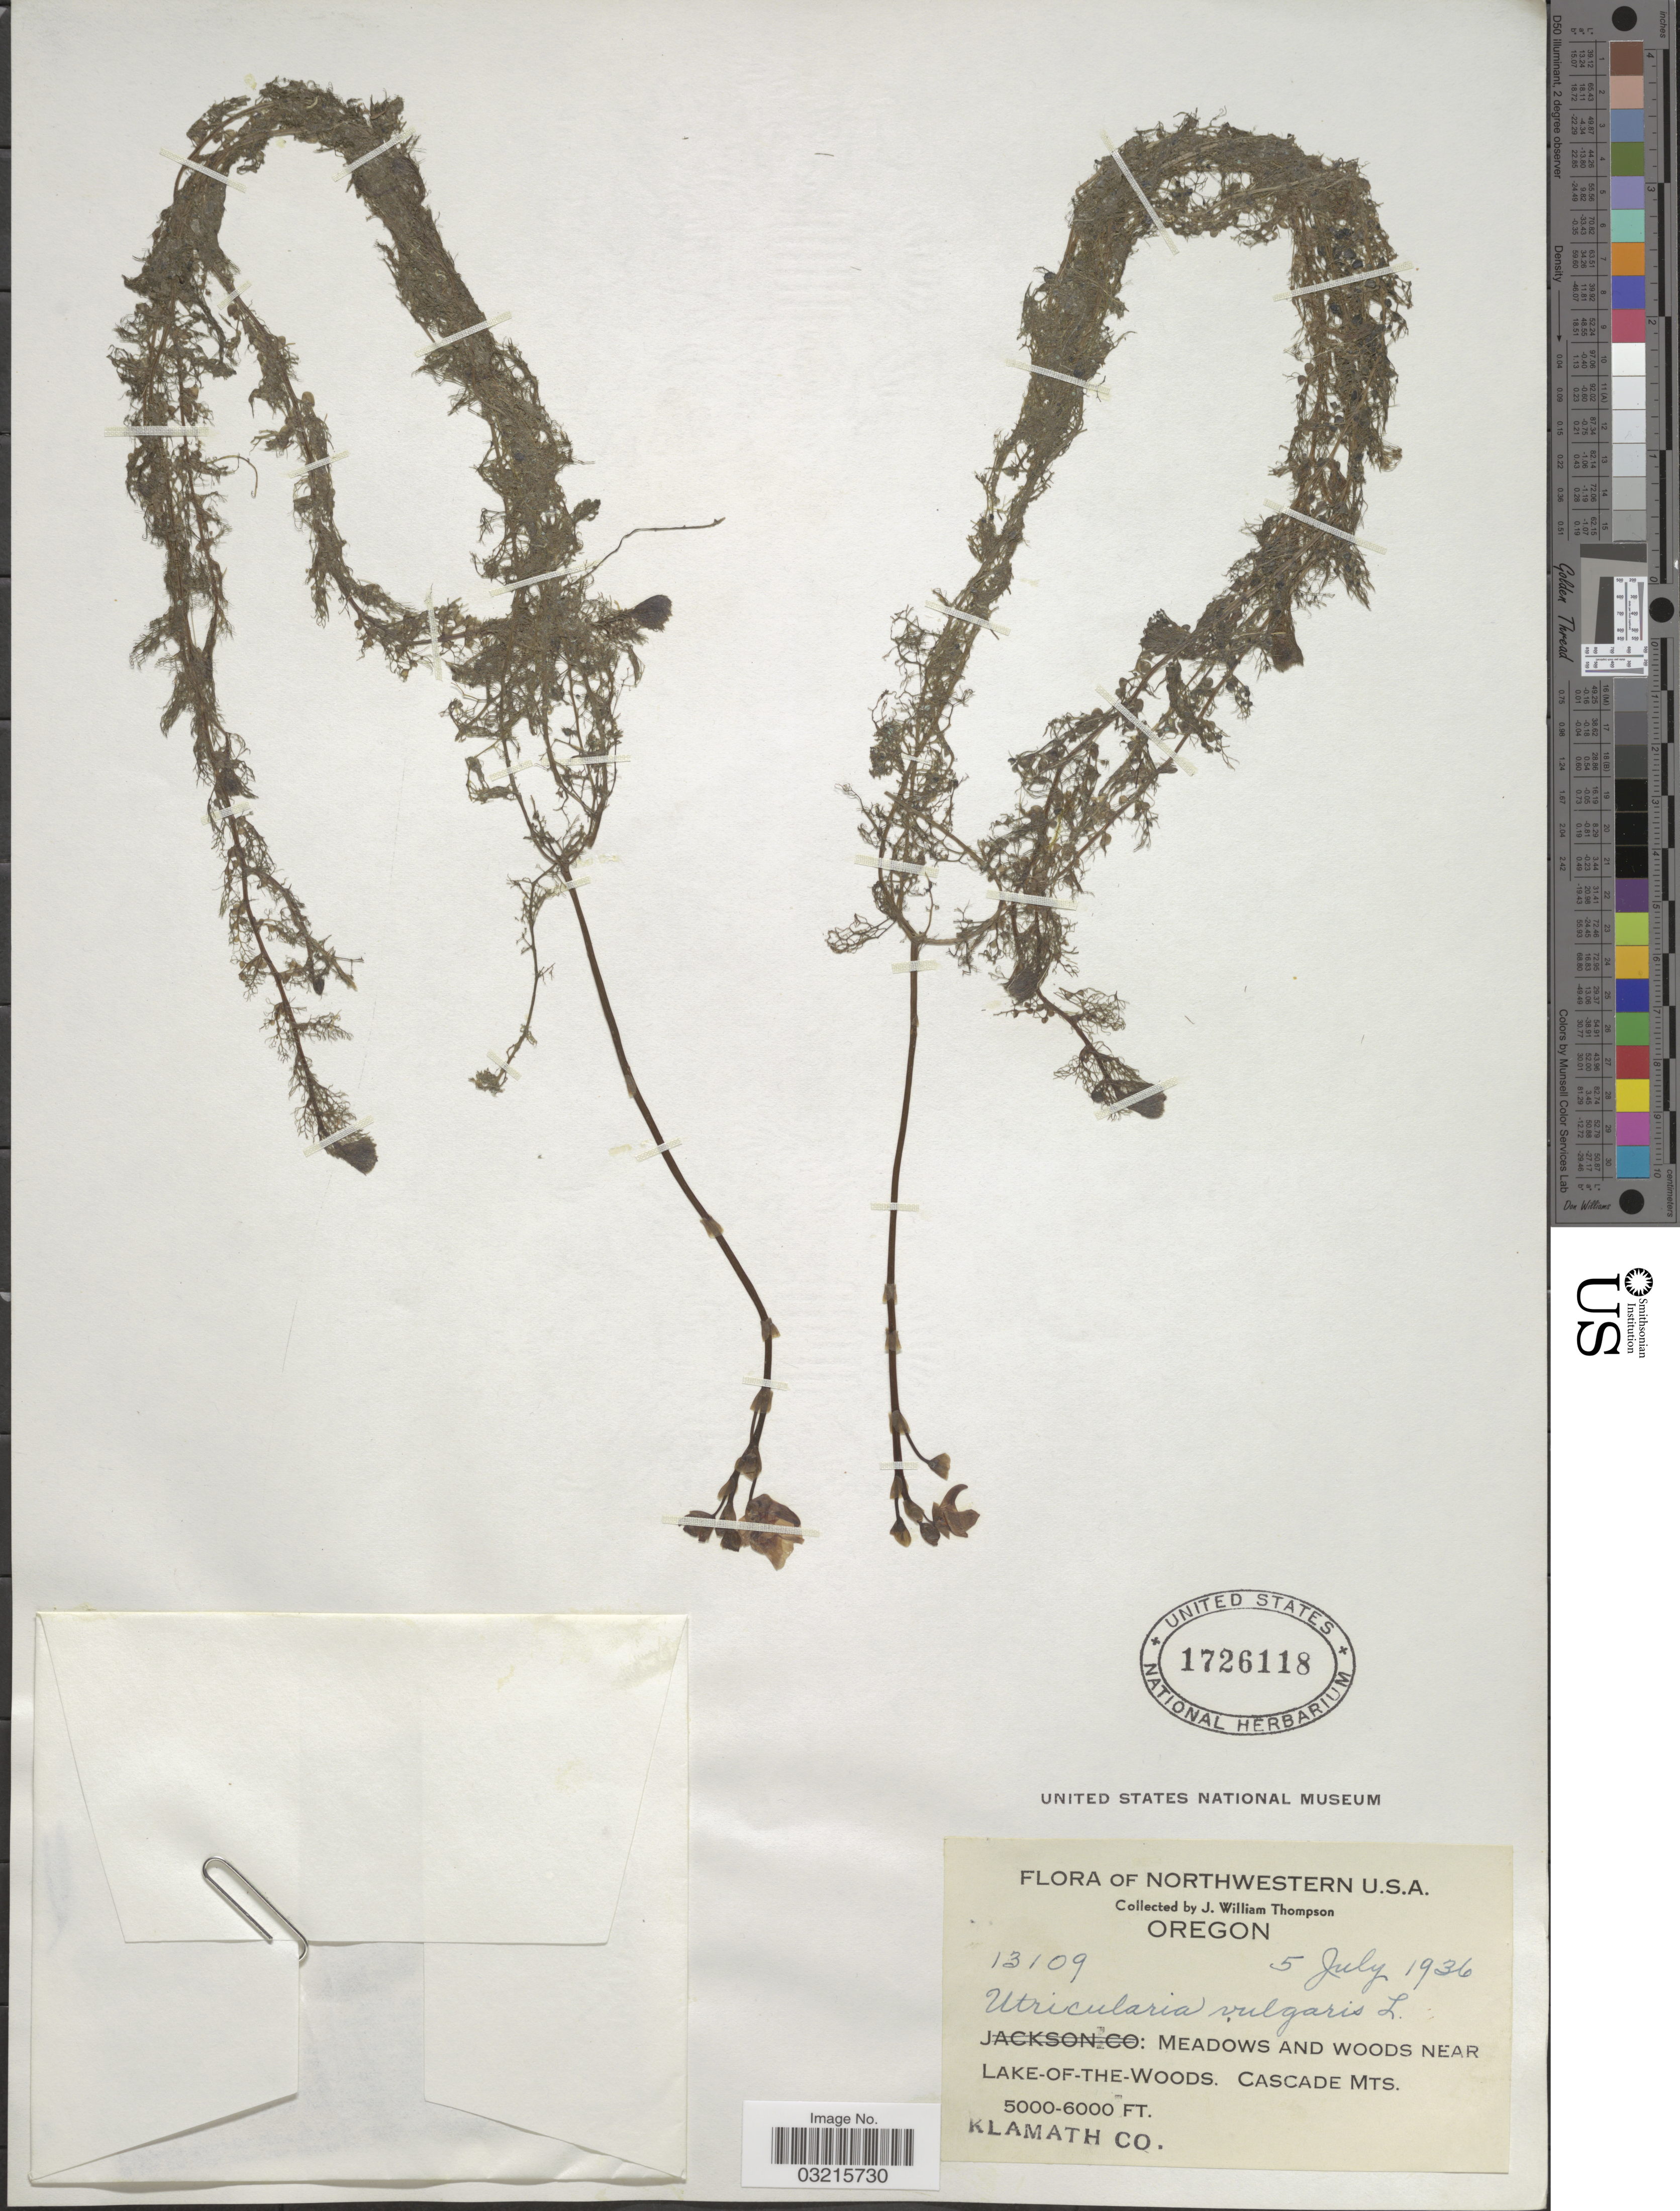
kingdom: Plantae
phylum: Tracheophyta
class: Magnoliopsida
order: Lamiales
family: Lentibulariaceae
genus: Utricularia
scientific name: Utricularia vulgaris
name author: L.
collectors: J. W. Thompson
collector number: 13109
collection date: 1936-07-05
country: United States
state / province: Oregon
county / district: Klamath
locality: Northwestern U.S.A., Meadows and woods near Lake-of-the Woods. Cascade Mts., Klamath Co.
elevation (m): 1524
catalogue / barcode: US 1726118